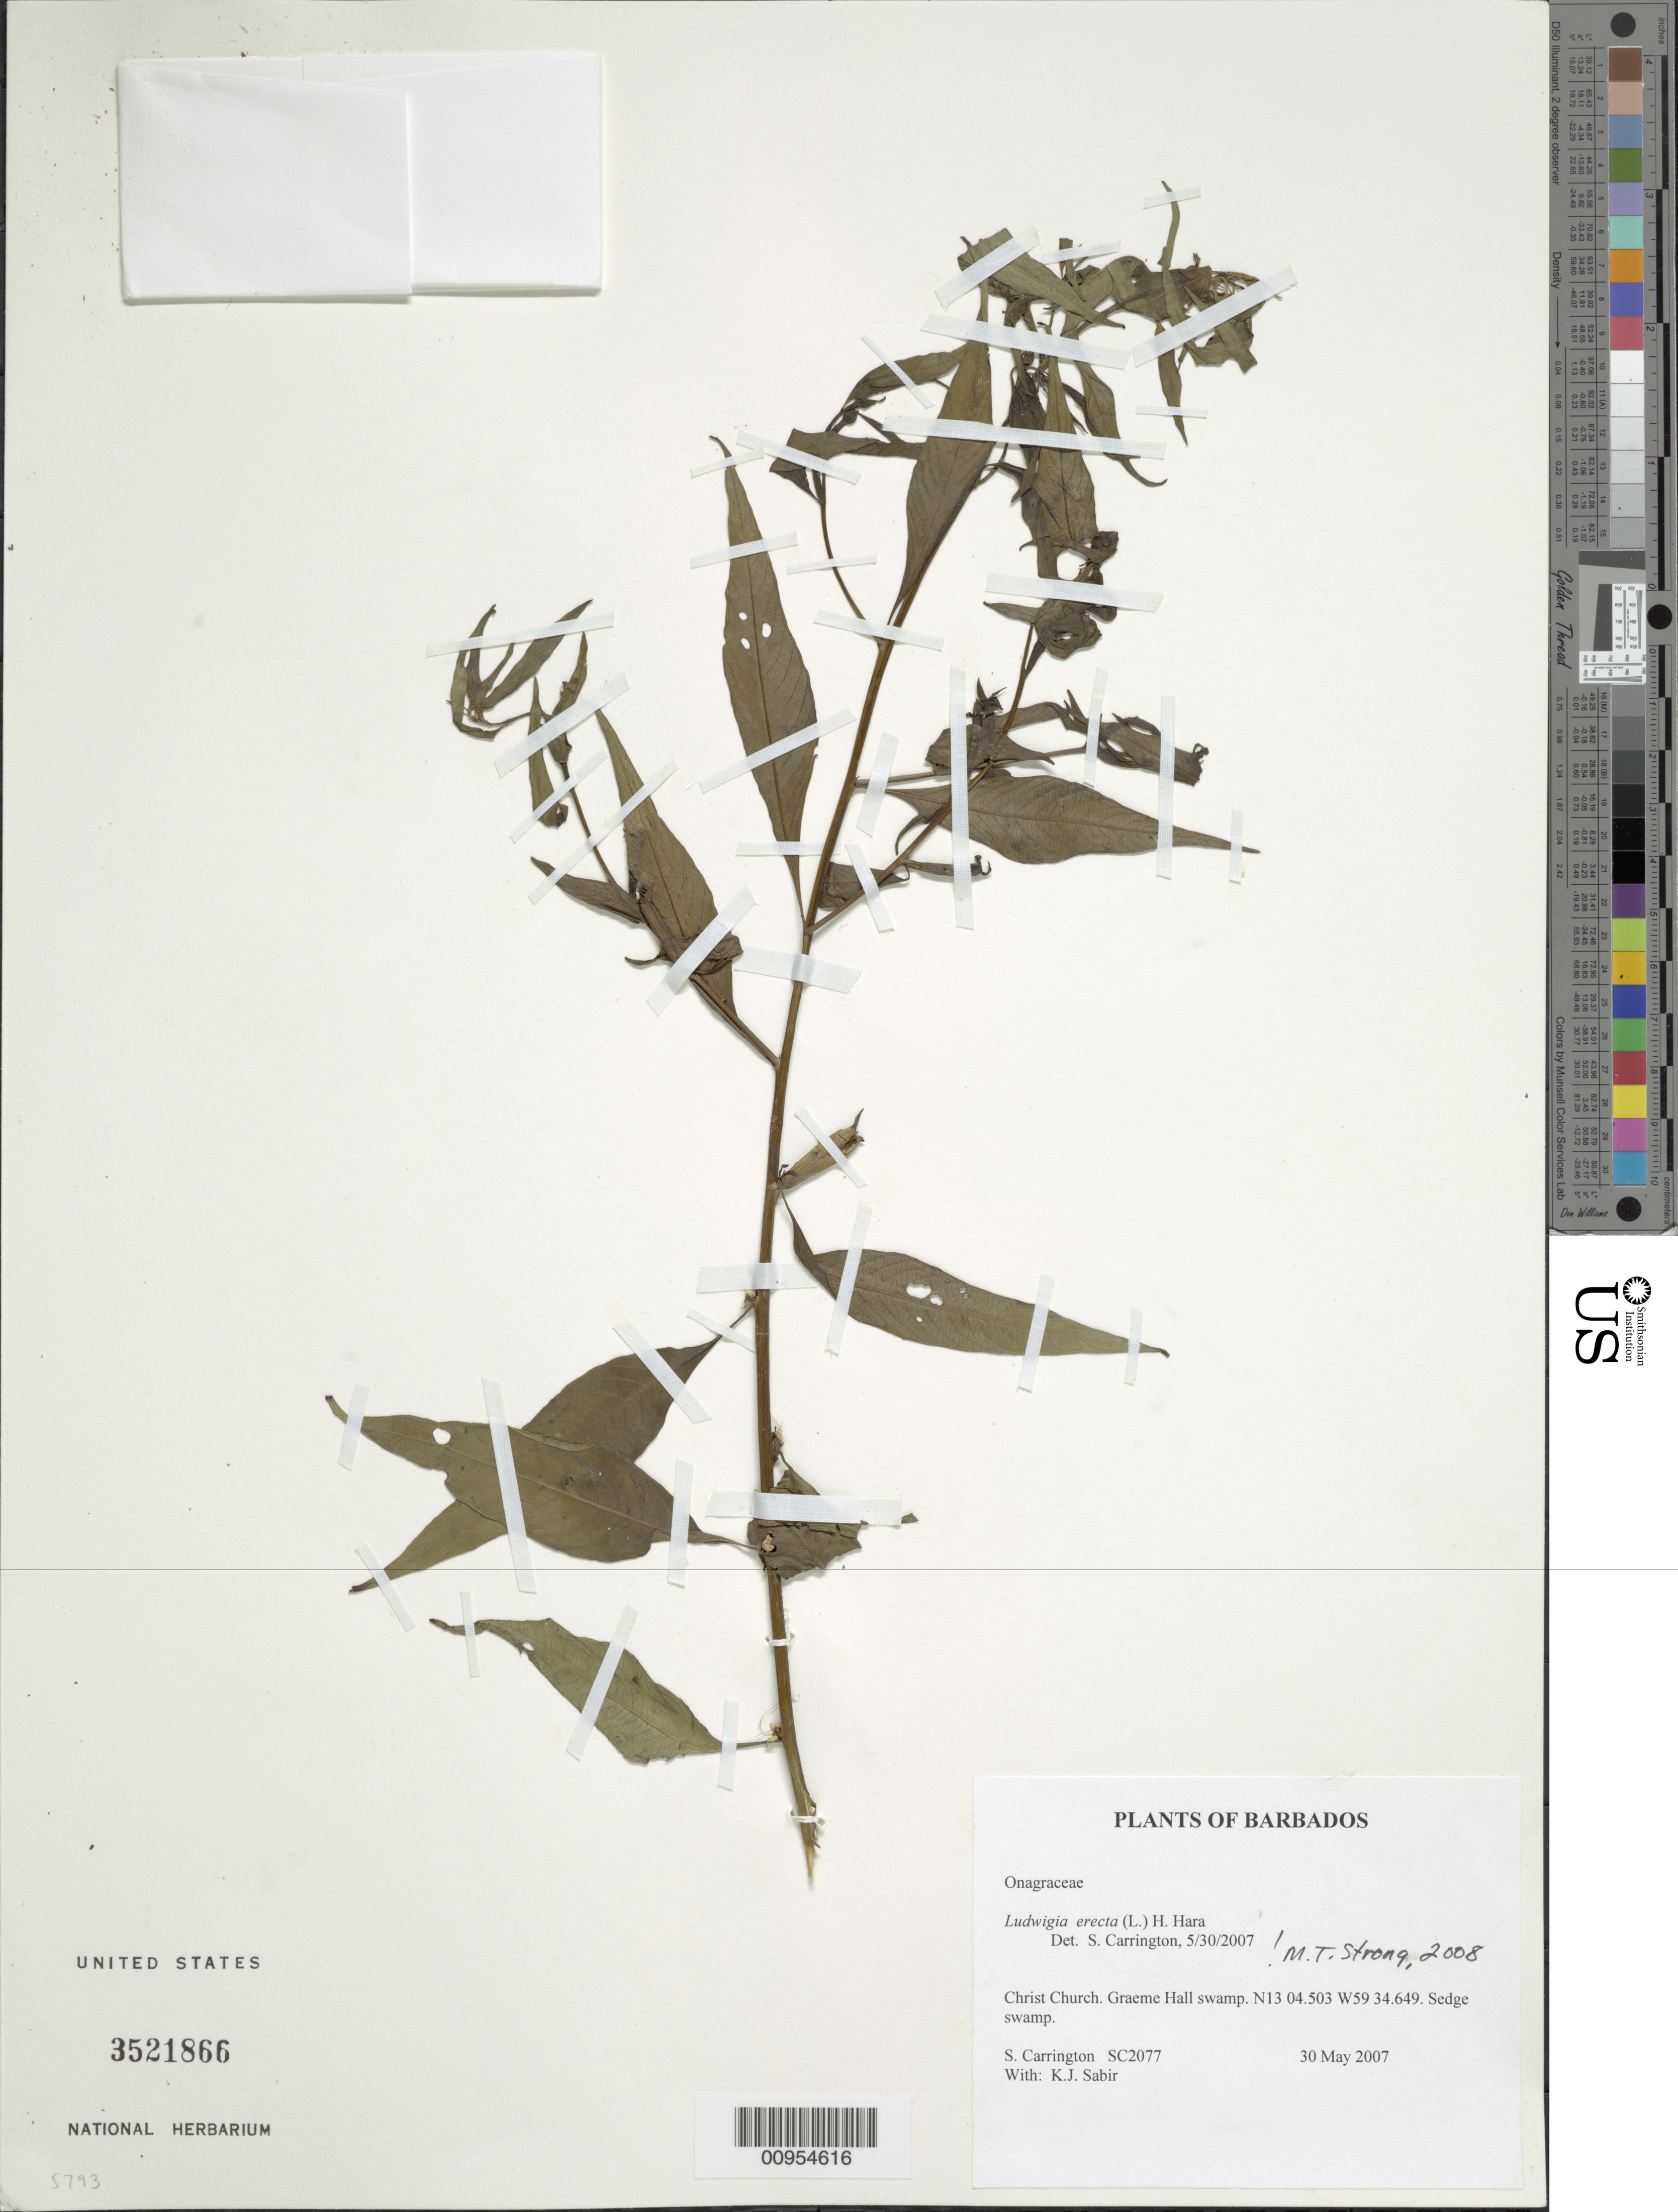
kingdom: Plantae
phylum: Tracheophyta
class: Magnoliopsida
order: Myrtales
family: Onagraceae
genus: Ludwigia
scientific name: Ludwigia erecta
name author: (L.) H. Hara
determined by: Strong, M. T., (US), Smithsonian Institution - National Museum of Natural History (UNITED STATES)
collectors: C. M. S. Carrington & K. Sabir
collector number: SC 2077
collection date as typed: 30 May 2007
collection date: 2007-05-30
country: Barbados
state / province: Christ Church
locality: Graeme Hall swamp.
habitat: Sedge swamp.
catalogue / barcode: US 3521866